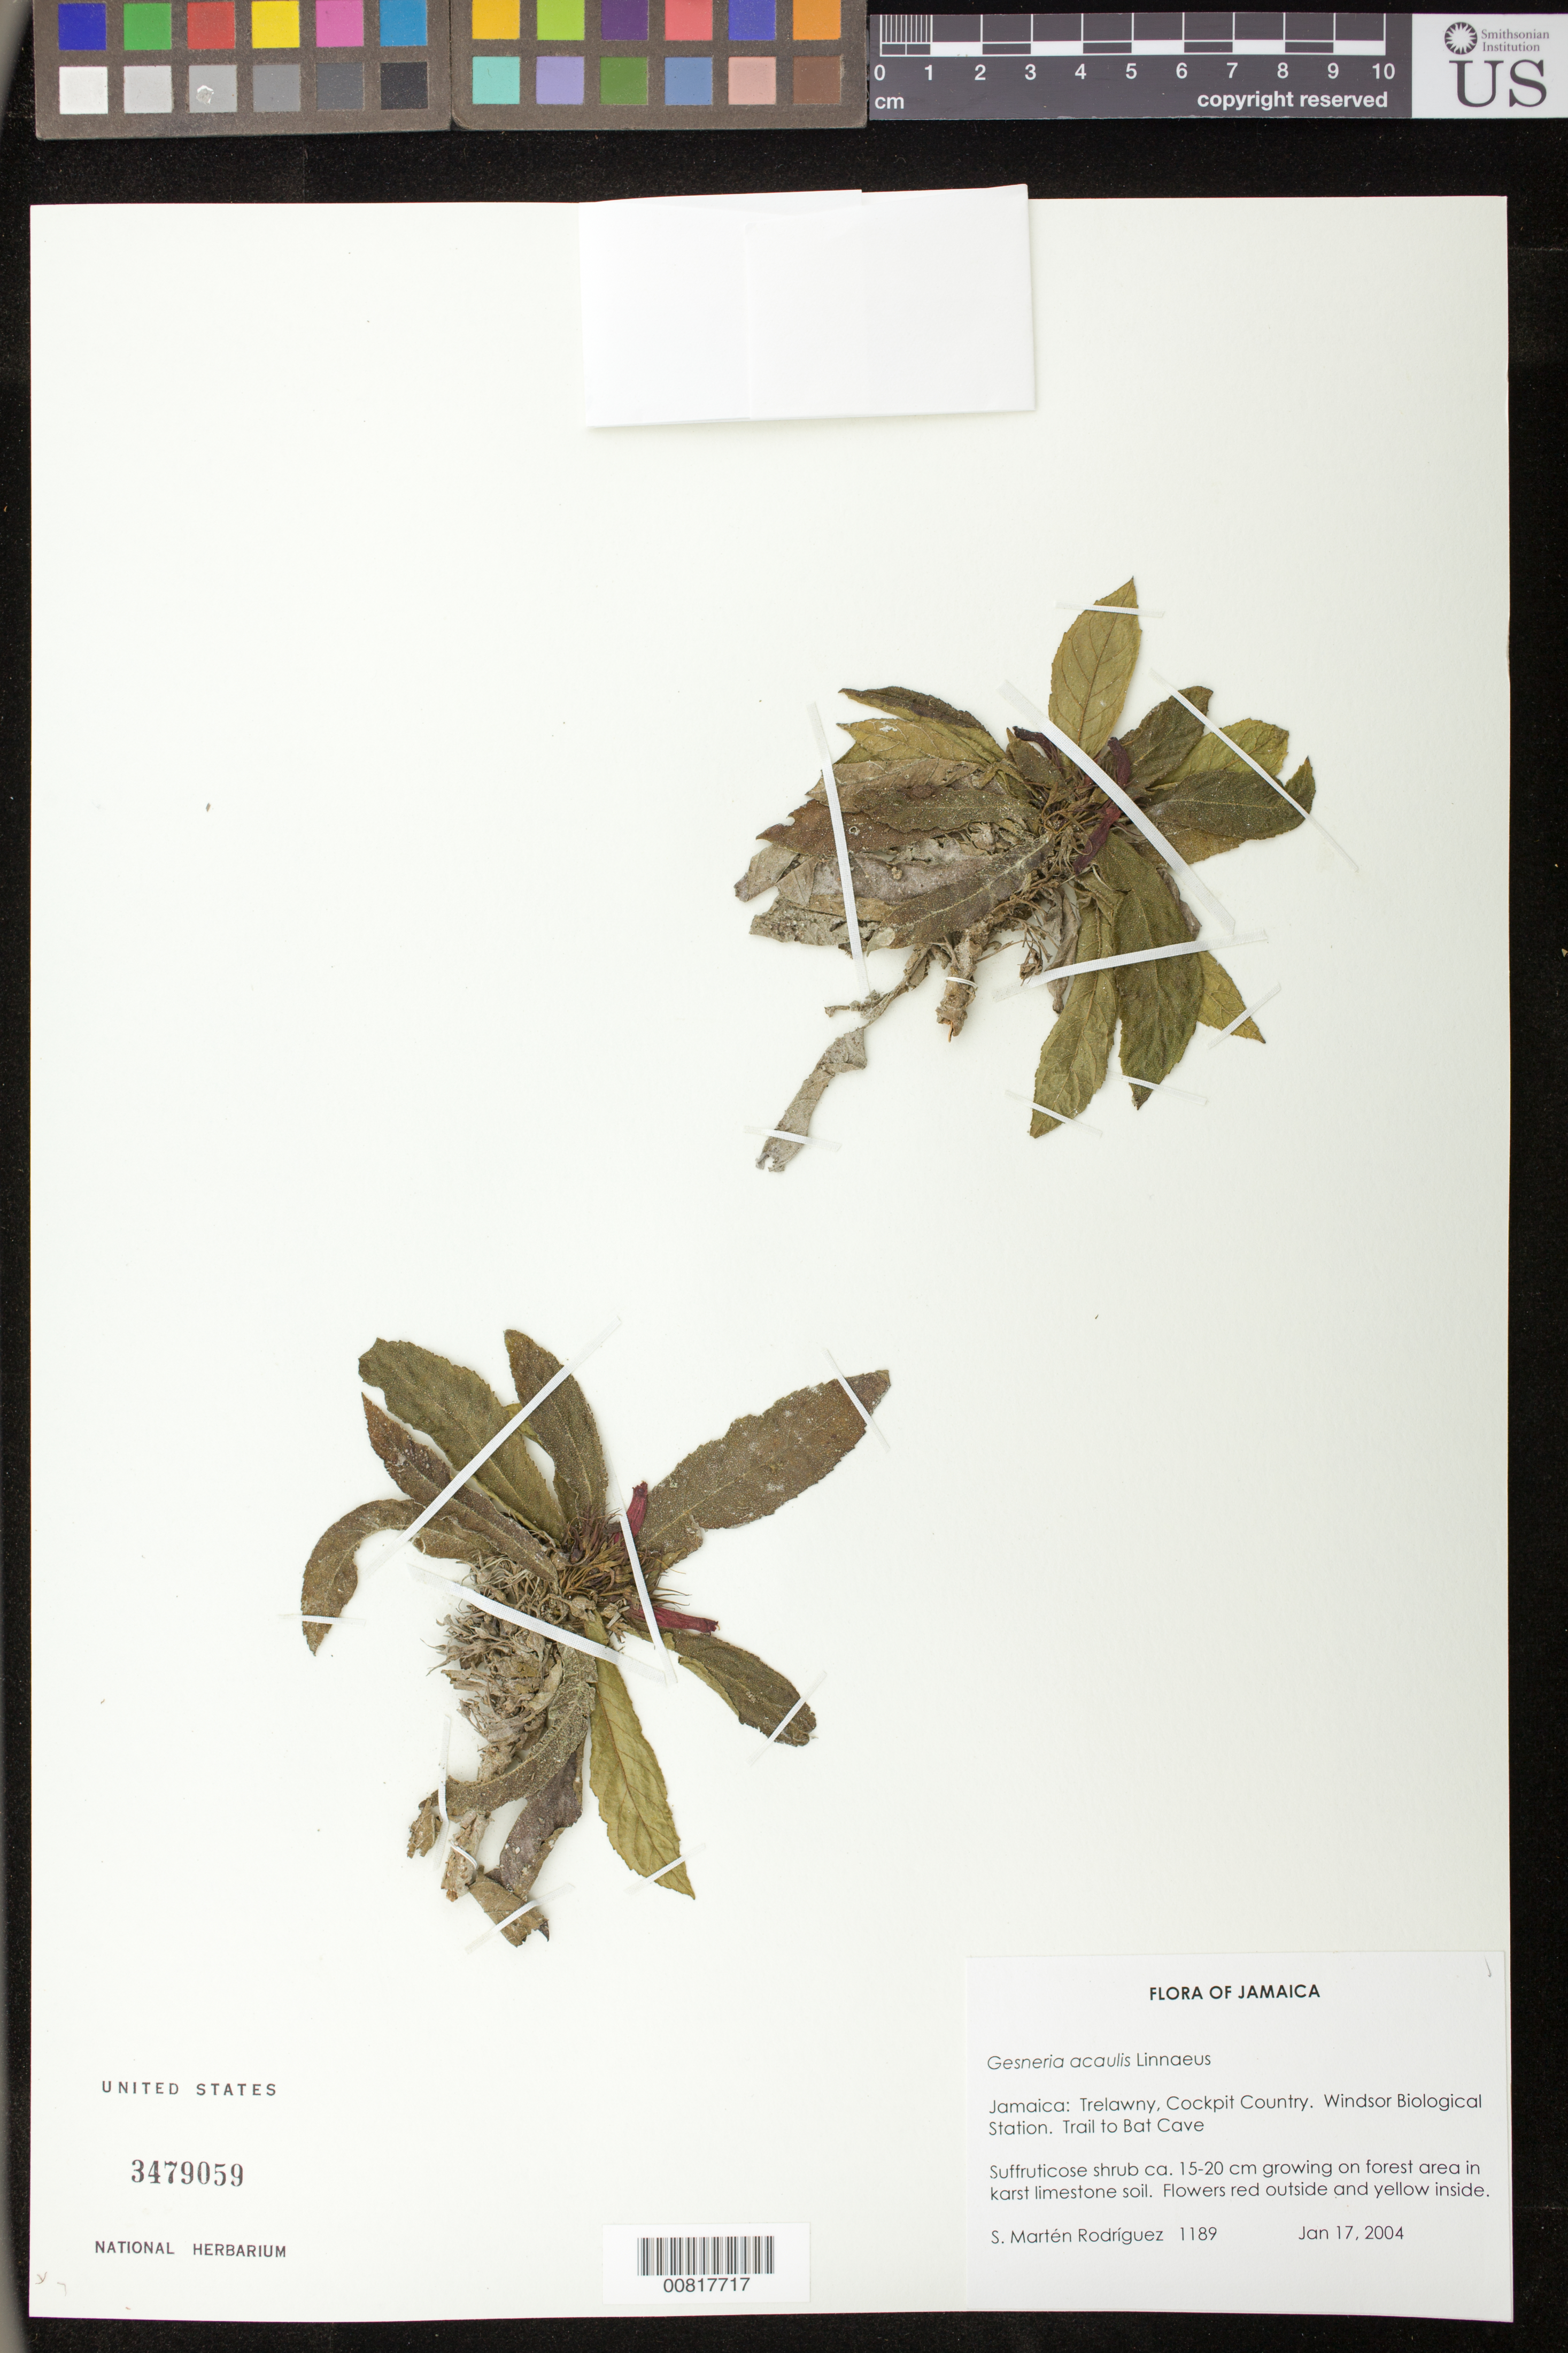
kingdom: Plantae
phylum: Tracheophyta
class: Magnoliopsida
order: Lamiales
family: Gesneriaceae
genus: Gesneria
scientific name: Gesneria acaulis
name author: L.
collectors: S. Martén-Rodríguez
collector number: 1189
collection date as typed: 17 Jan 2004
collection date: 2004-01-17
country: Jamaica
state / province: Trelawny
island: Jamaica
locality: Trelawny: Cockpit Country, Windsor Biological Station, trail to Bat Cave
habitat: On forest area in karst limestone soil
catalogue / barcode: US 3479059